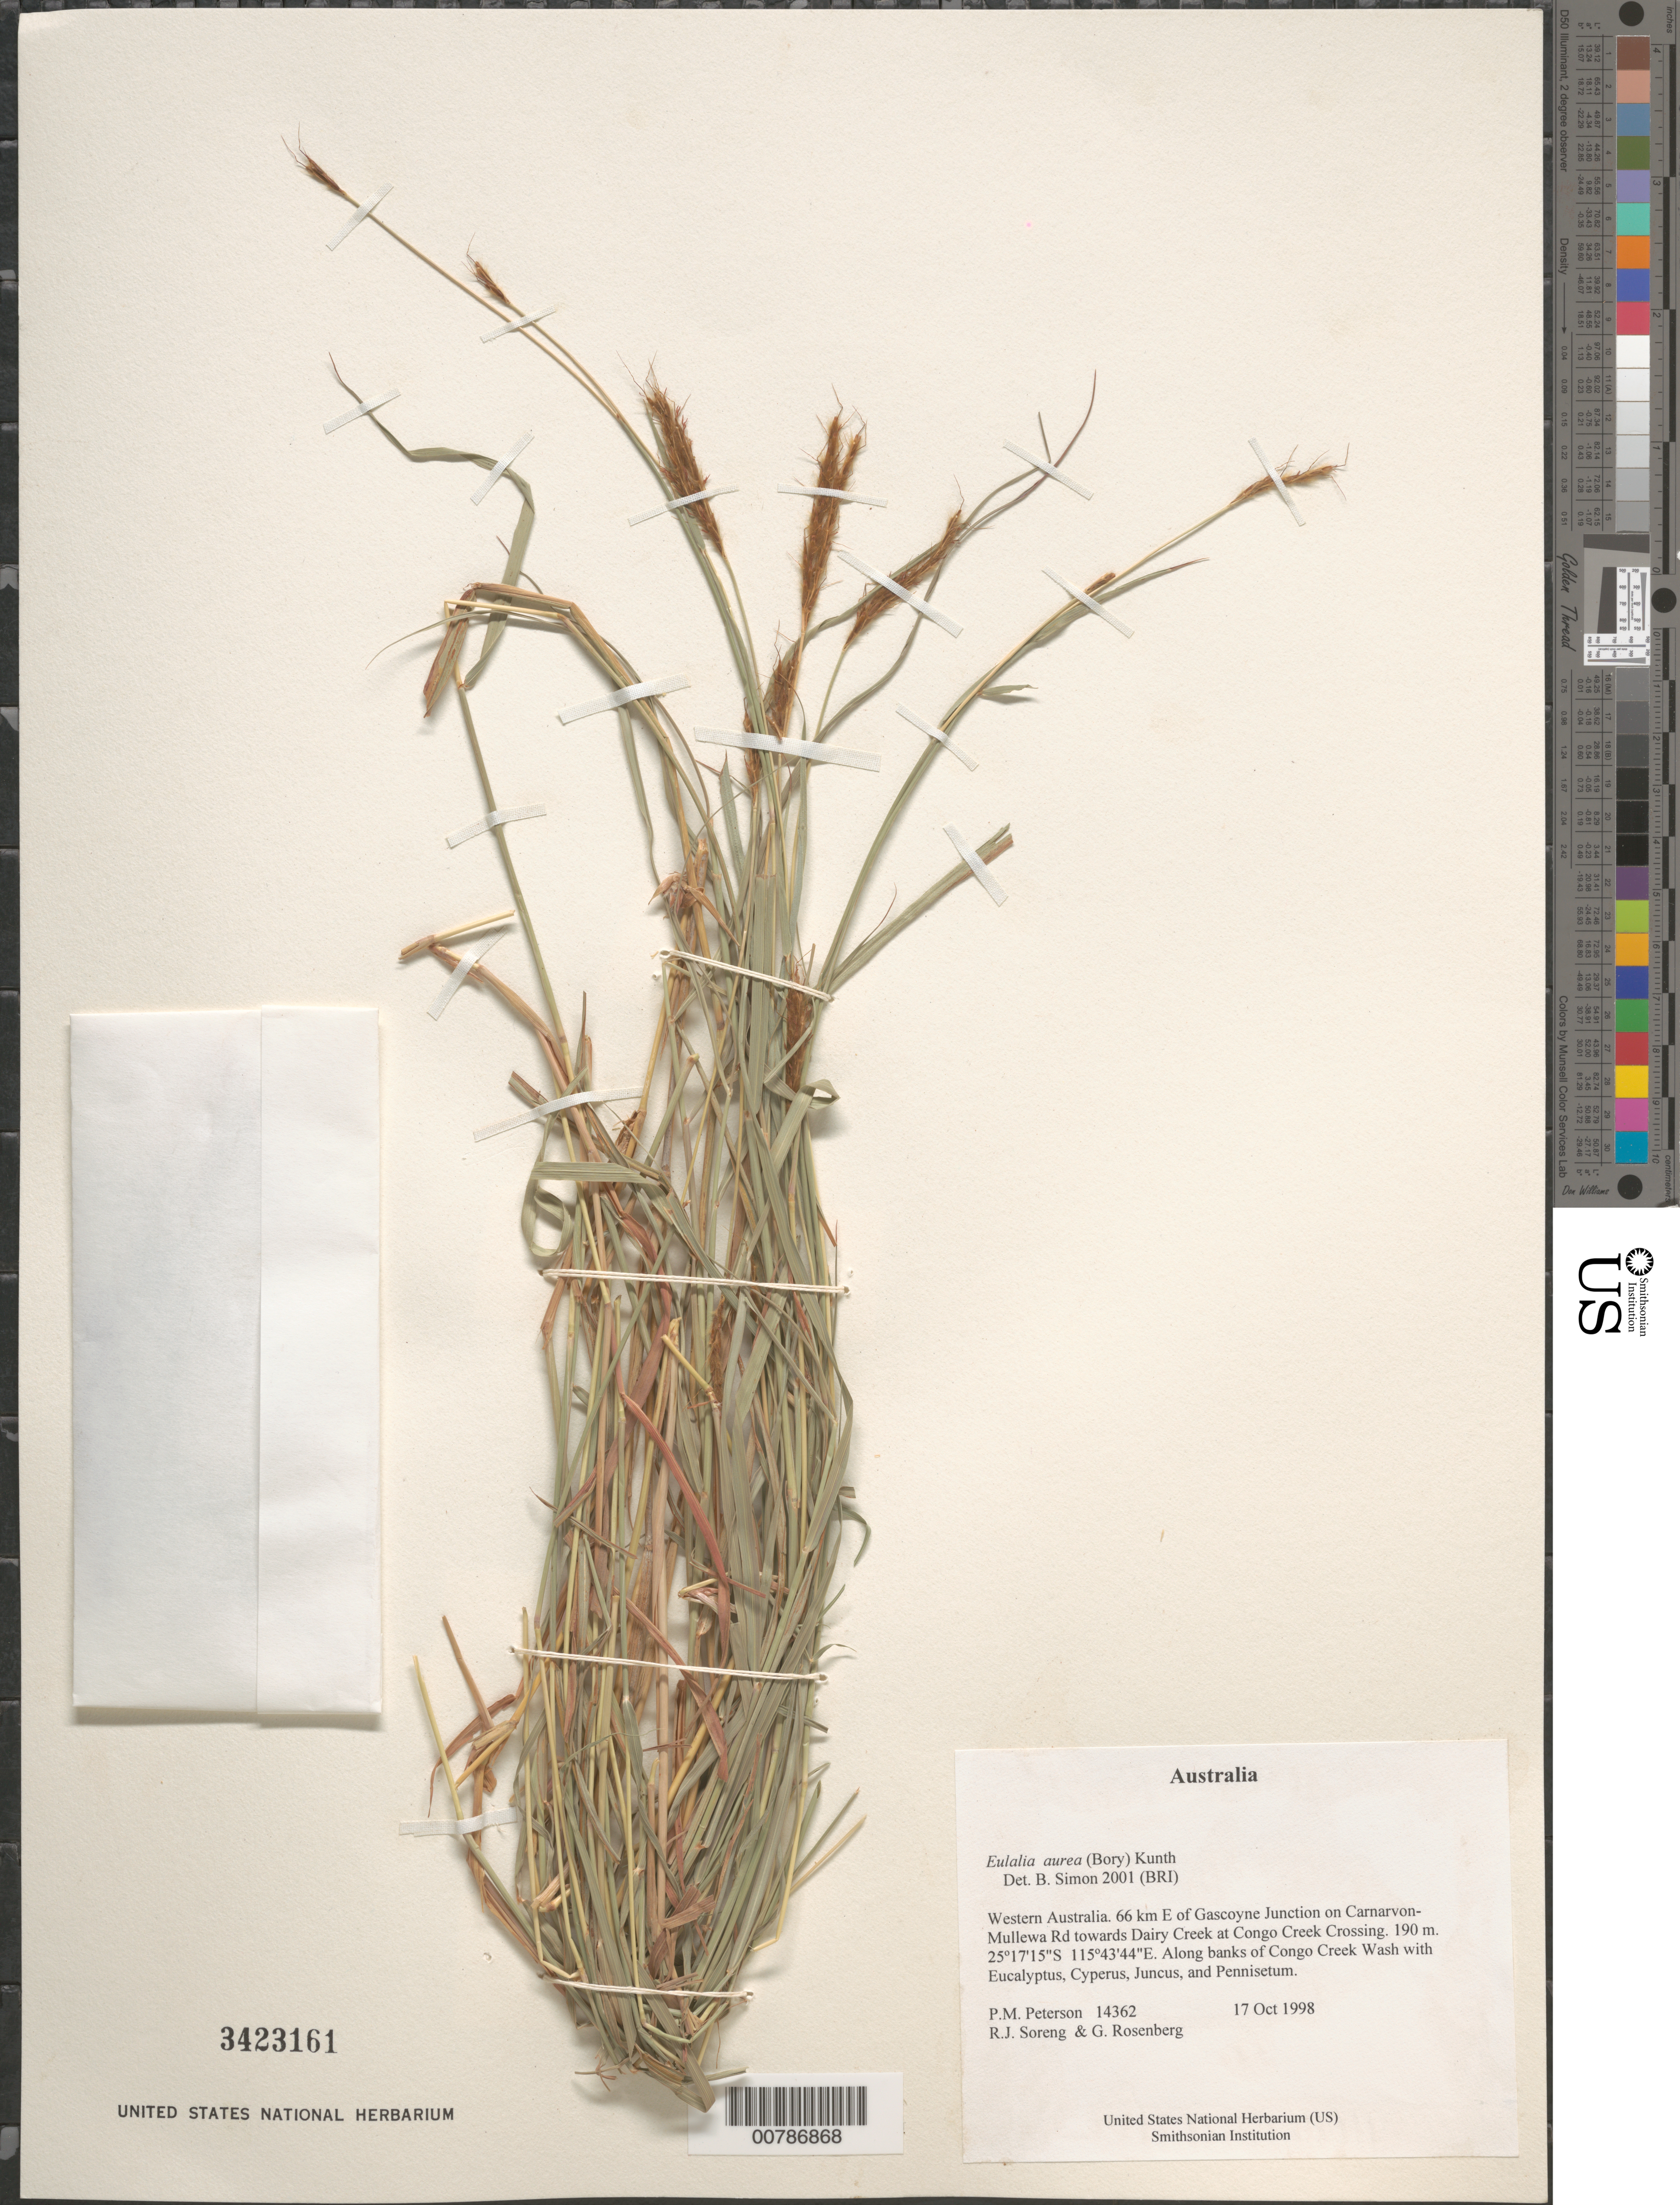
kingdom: Plantae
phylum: Tracheophyta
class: Liliopsida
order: Poales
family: Poaceae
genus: Eulalia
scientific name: Eulalia aurea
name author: (Bory) Kunth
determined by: Simon, B.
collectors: P. M. Peterson, R. J. Soreng & G. Rosenberg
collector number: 14362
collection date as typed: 17 Oct 1998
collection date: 1998-10-17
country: Australia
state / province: Western Australia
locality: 66 km E of Gascoyne Junction on Carnarvon-Mullewa Rd towards Dairy Creek at Congo Creek Crossing.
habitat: Along banks of Congo Creek Wash with Eucalyptus, Cyperus, Juncus, and Pennisetum.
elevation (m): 190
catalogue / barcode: US 3423161